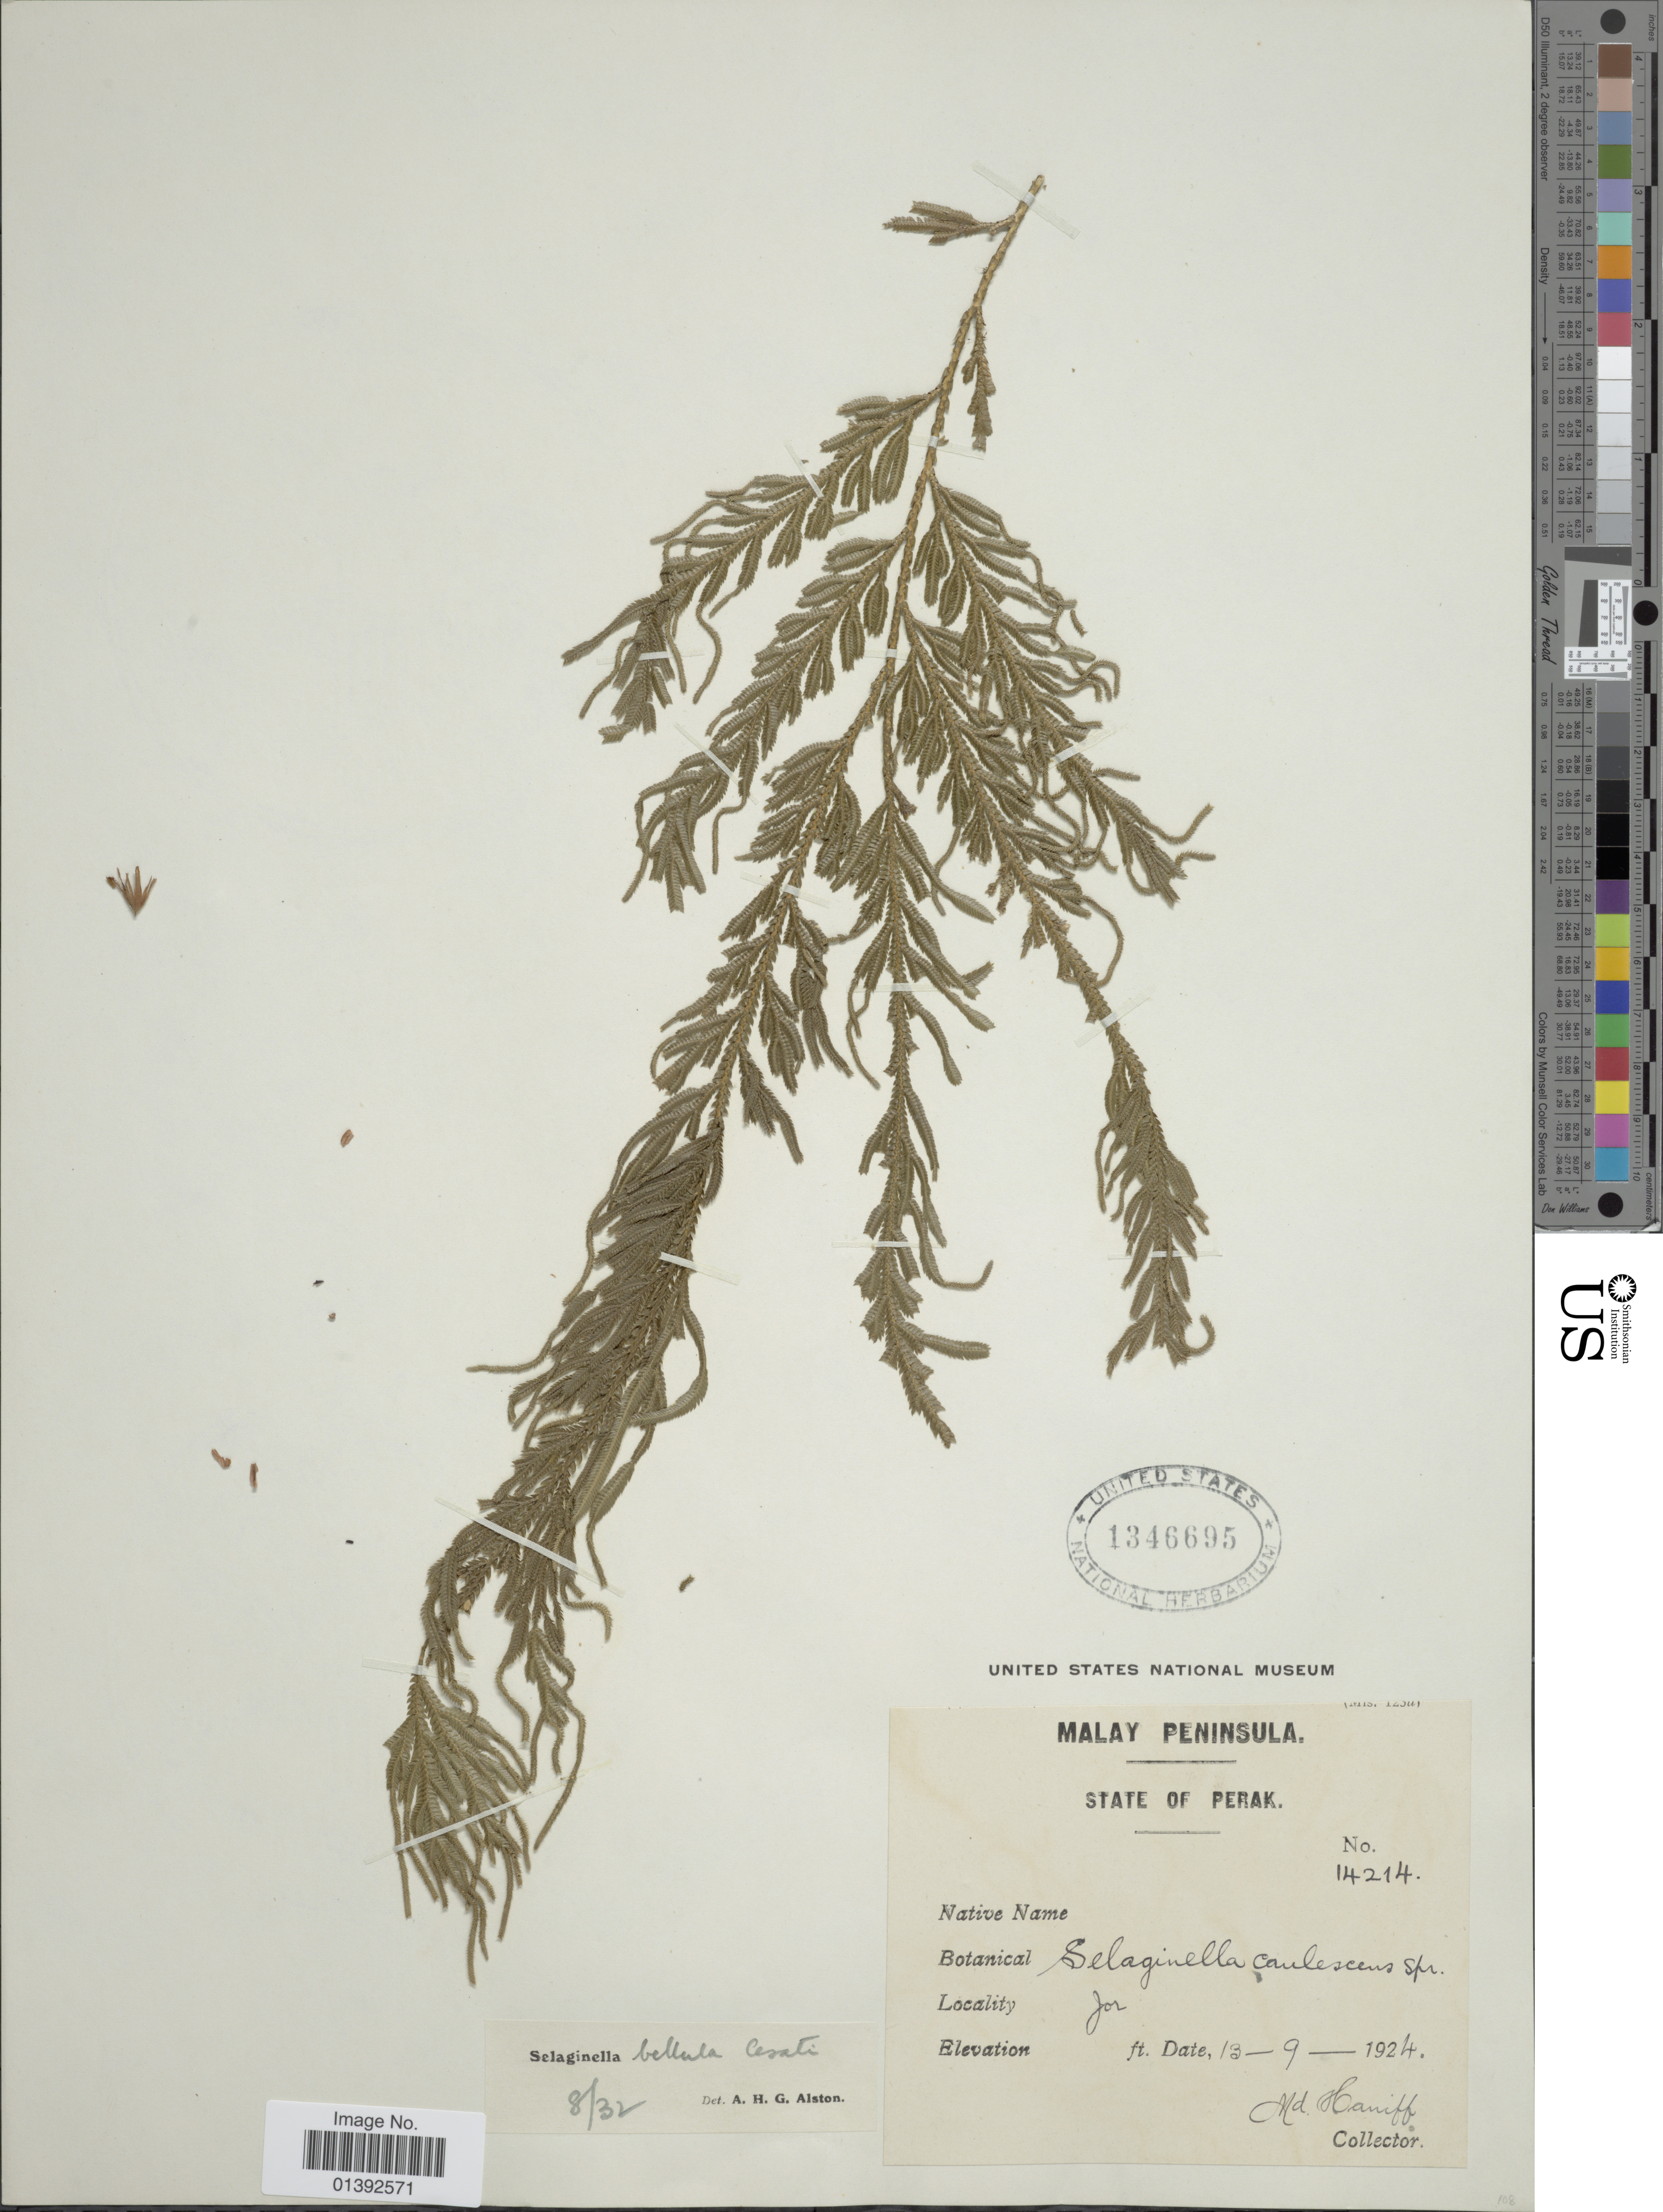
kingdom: Plantae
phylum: Tracheophyta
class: Lycopodiopsida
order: Selaginellales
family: Selaginellaceae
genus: Selaginella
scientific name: Selaginella bellula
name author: Cesati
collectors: Haniff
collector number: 14214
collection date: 1924-09-13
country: Malaysia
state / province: Perak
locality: Malay Peninsula, Jor.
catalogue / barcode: US 1346695